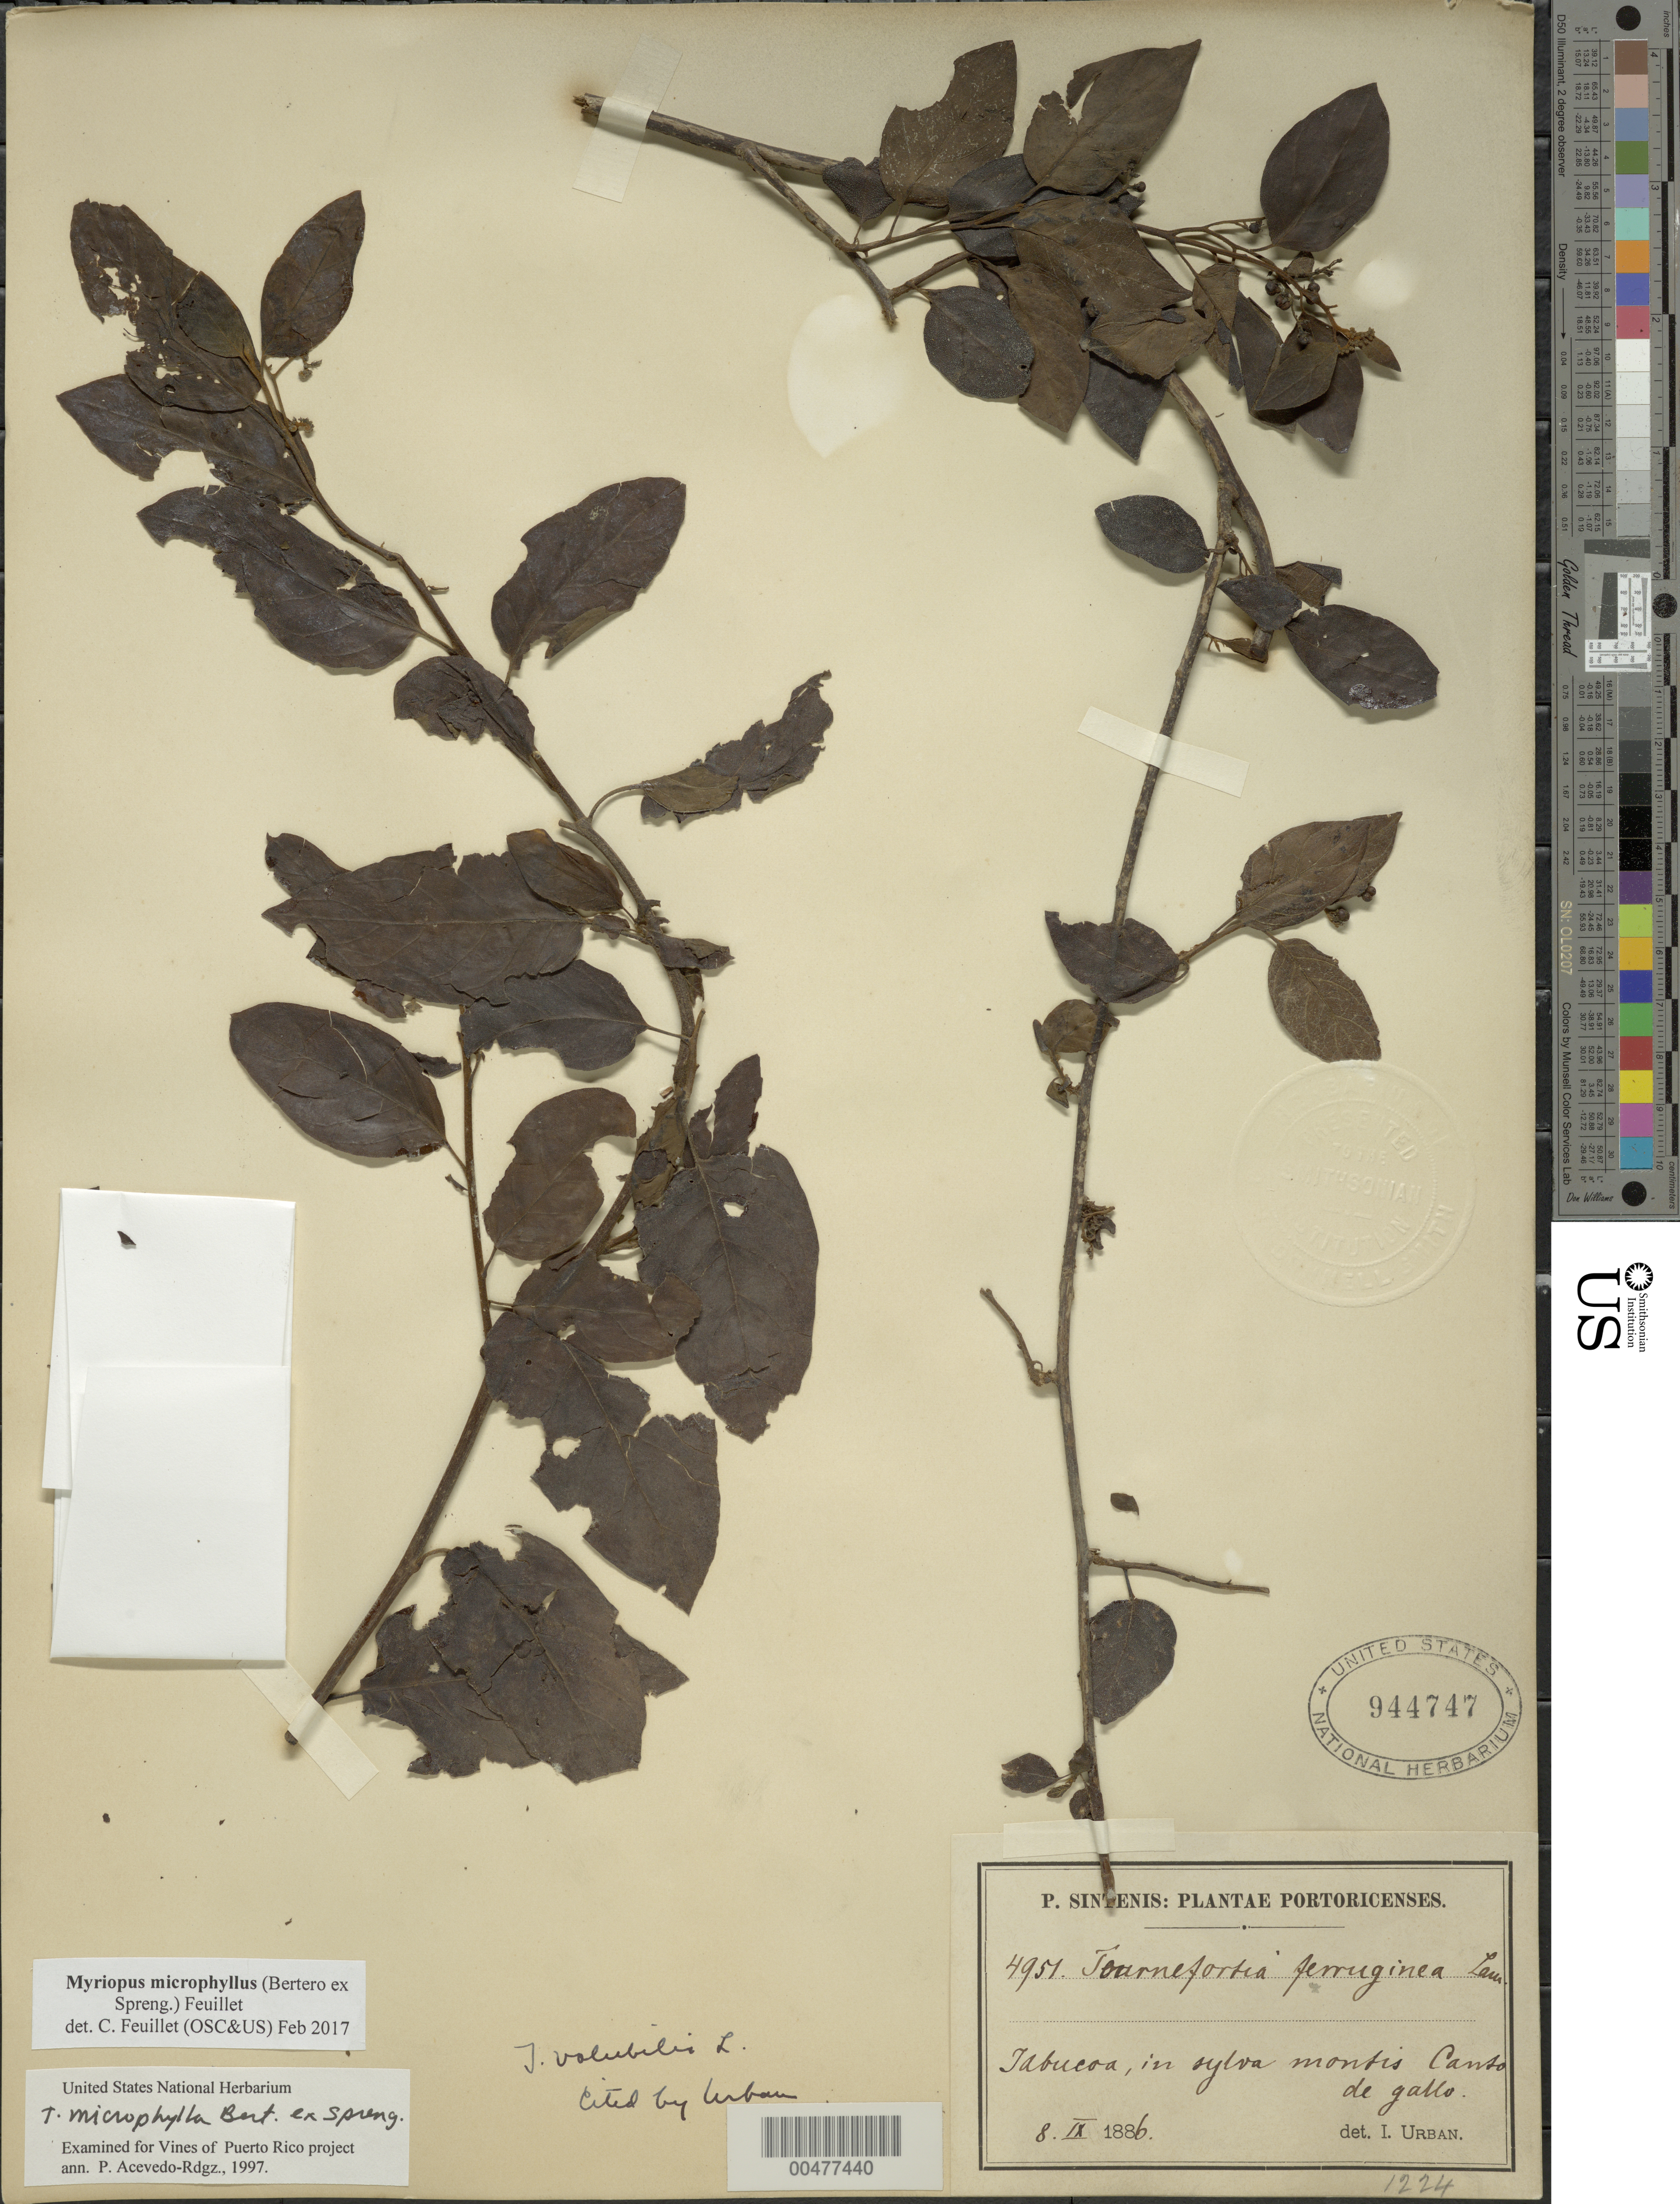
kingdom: Plantae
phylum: Tracheophyta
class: Magnoliopsida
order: Boraginales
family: Heliotropiaceae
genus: Myriopus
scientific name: Myriopus microphyllus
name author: (Bertero ex Spreng.) Feuillet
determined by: Feuillet, C.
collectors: P. Sintenis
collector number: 4951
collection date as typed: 08 Sep 1886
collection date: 1886-09-08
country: Puerto Rico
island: Greater Antilles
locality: Yabucoa. In sylva montis Canso de gallo.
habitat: In sylva montis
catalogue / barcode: US 944747